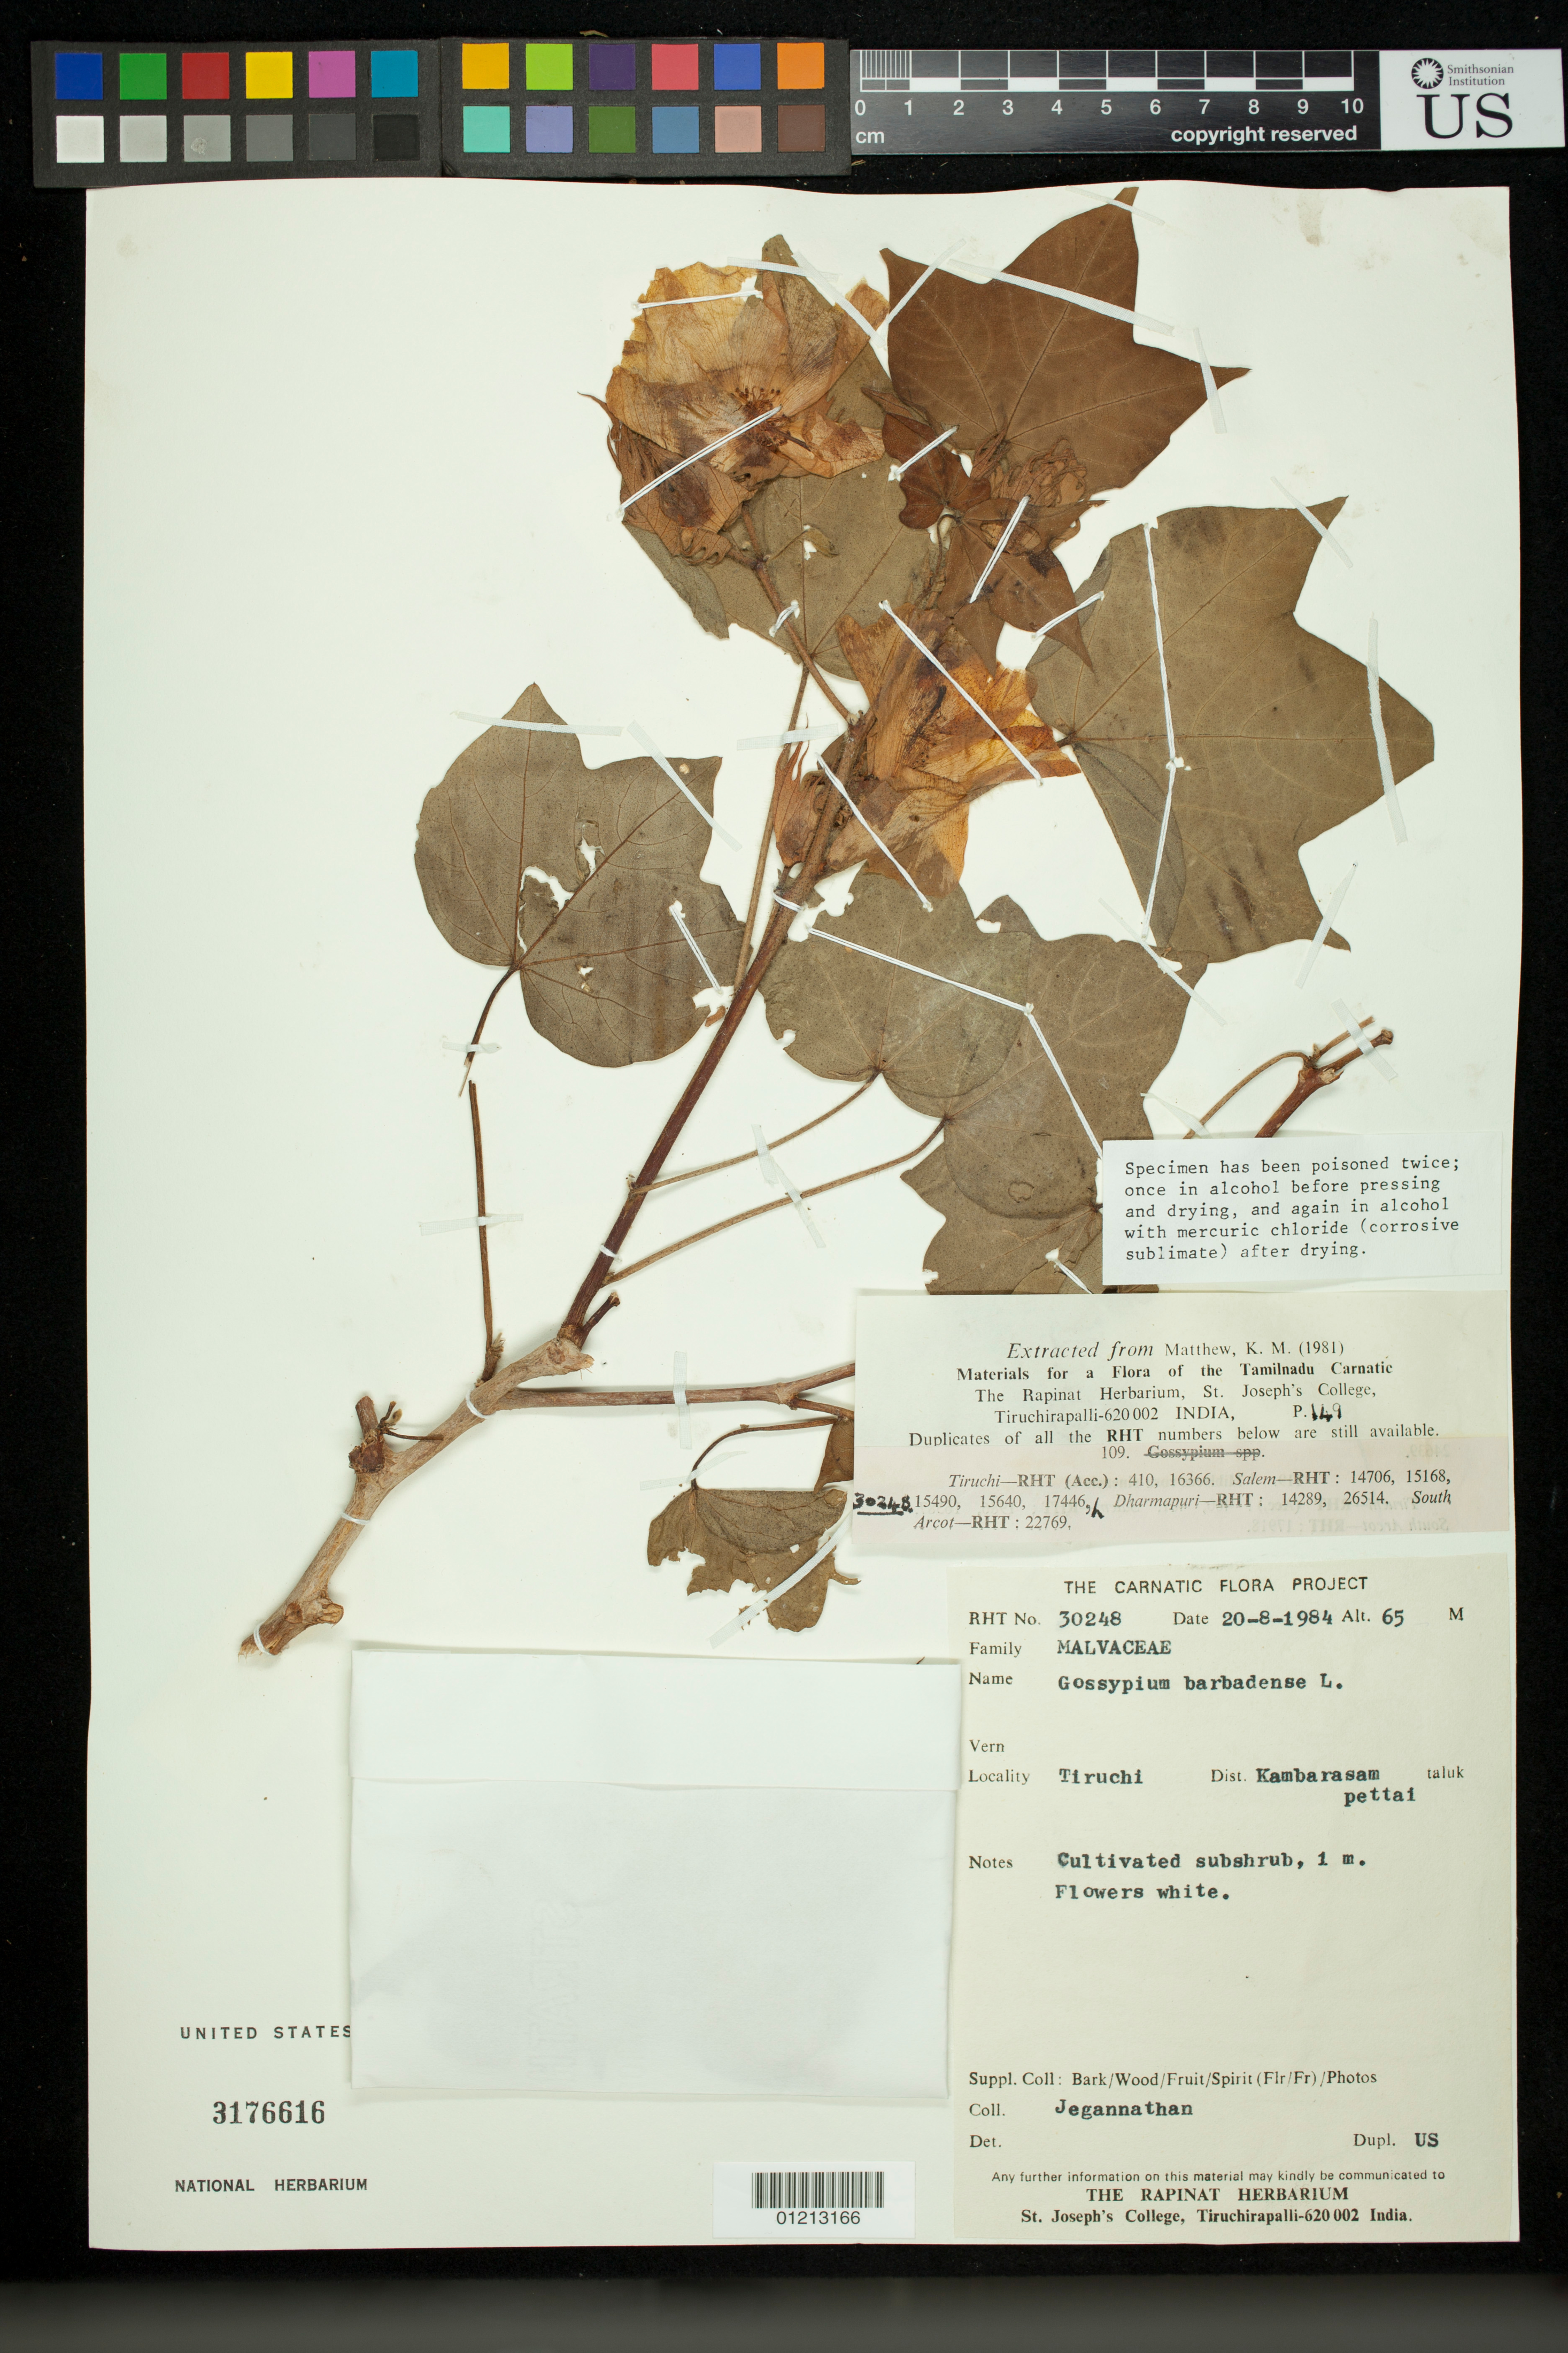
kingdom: Plantae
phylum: Tracheophyta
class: Magnoliopsida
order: Malvales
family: Malvaceae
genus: Gossypium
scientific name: Gossypium arboreum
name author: L.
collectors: Jegannathan, --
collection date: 1984-08-20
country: India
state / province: Tamil Nadu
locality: Tiruchi, Kambarasam Pettai.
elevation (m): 65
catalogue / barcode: US 3176616